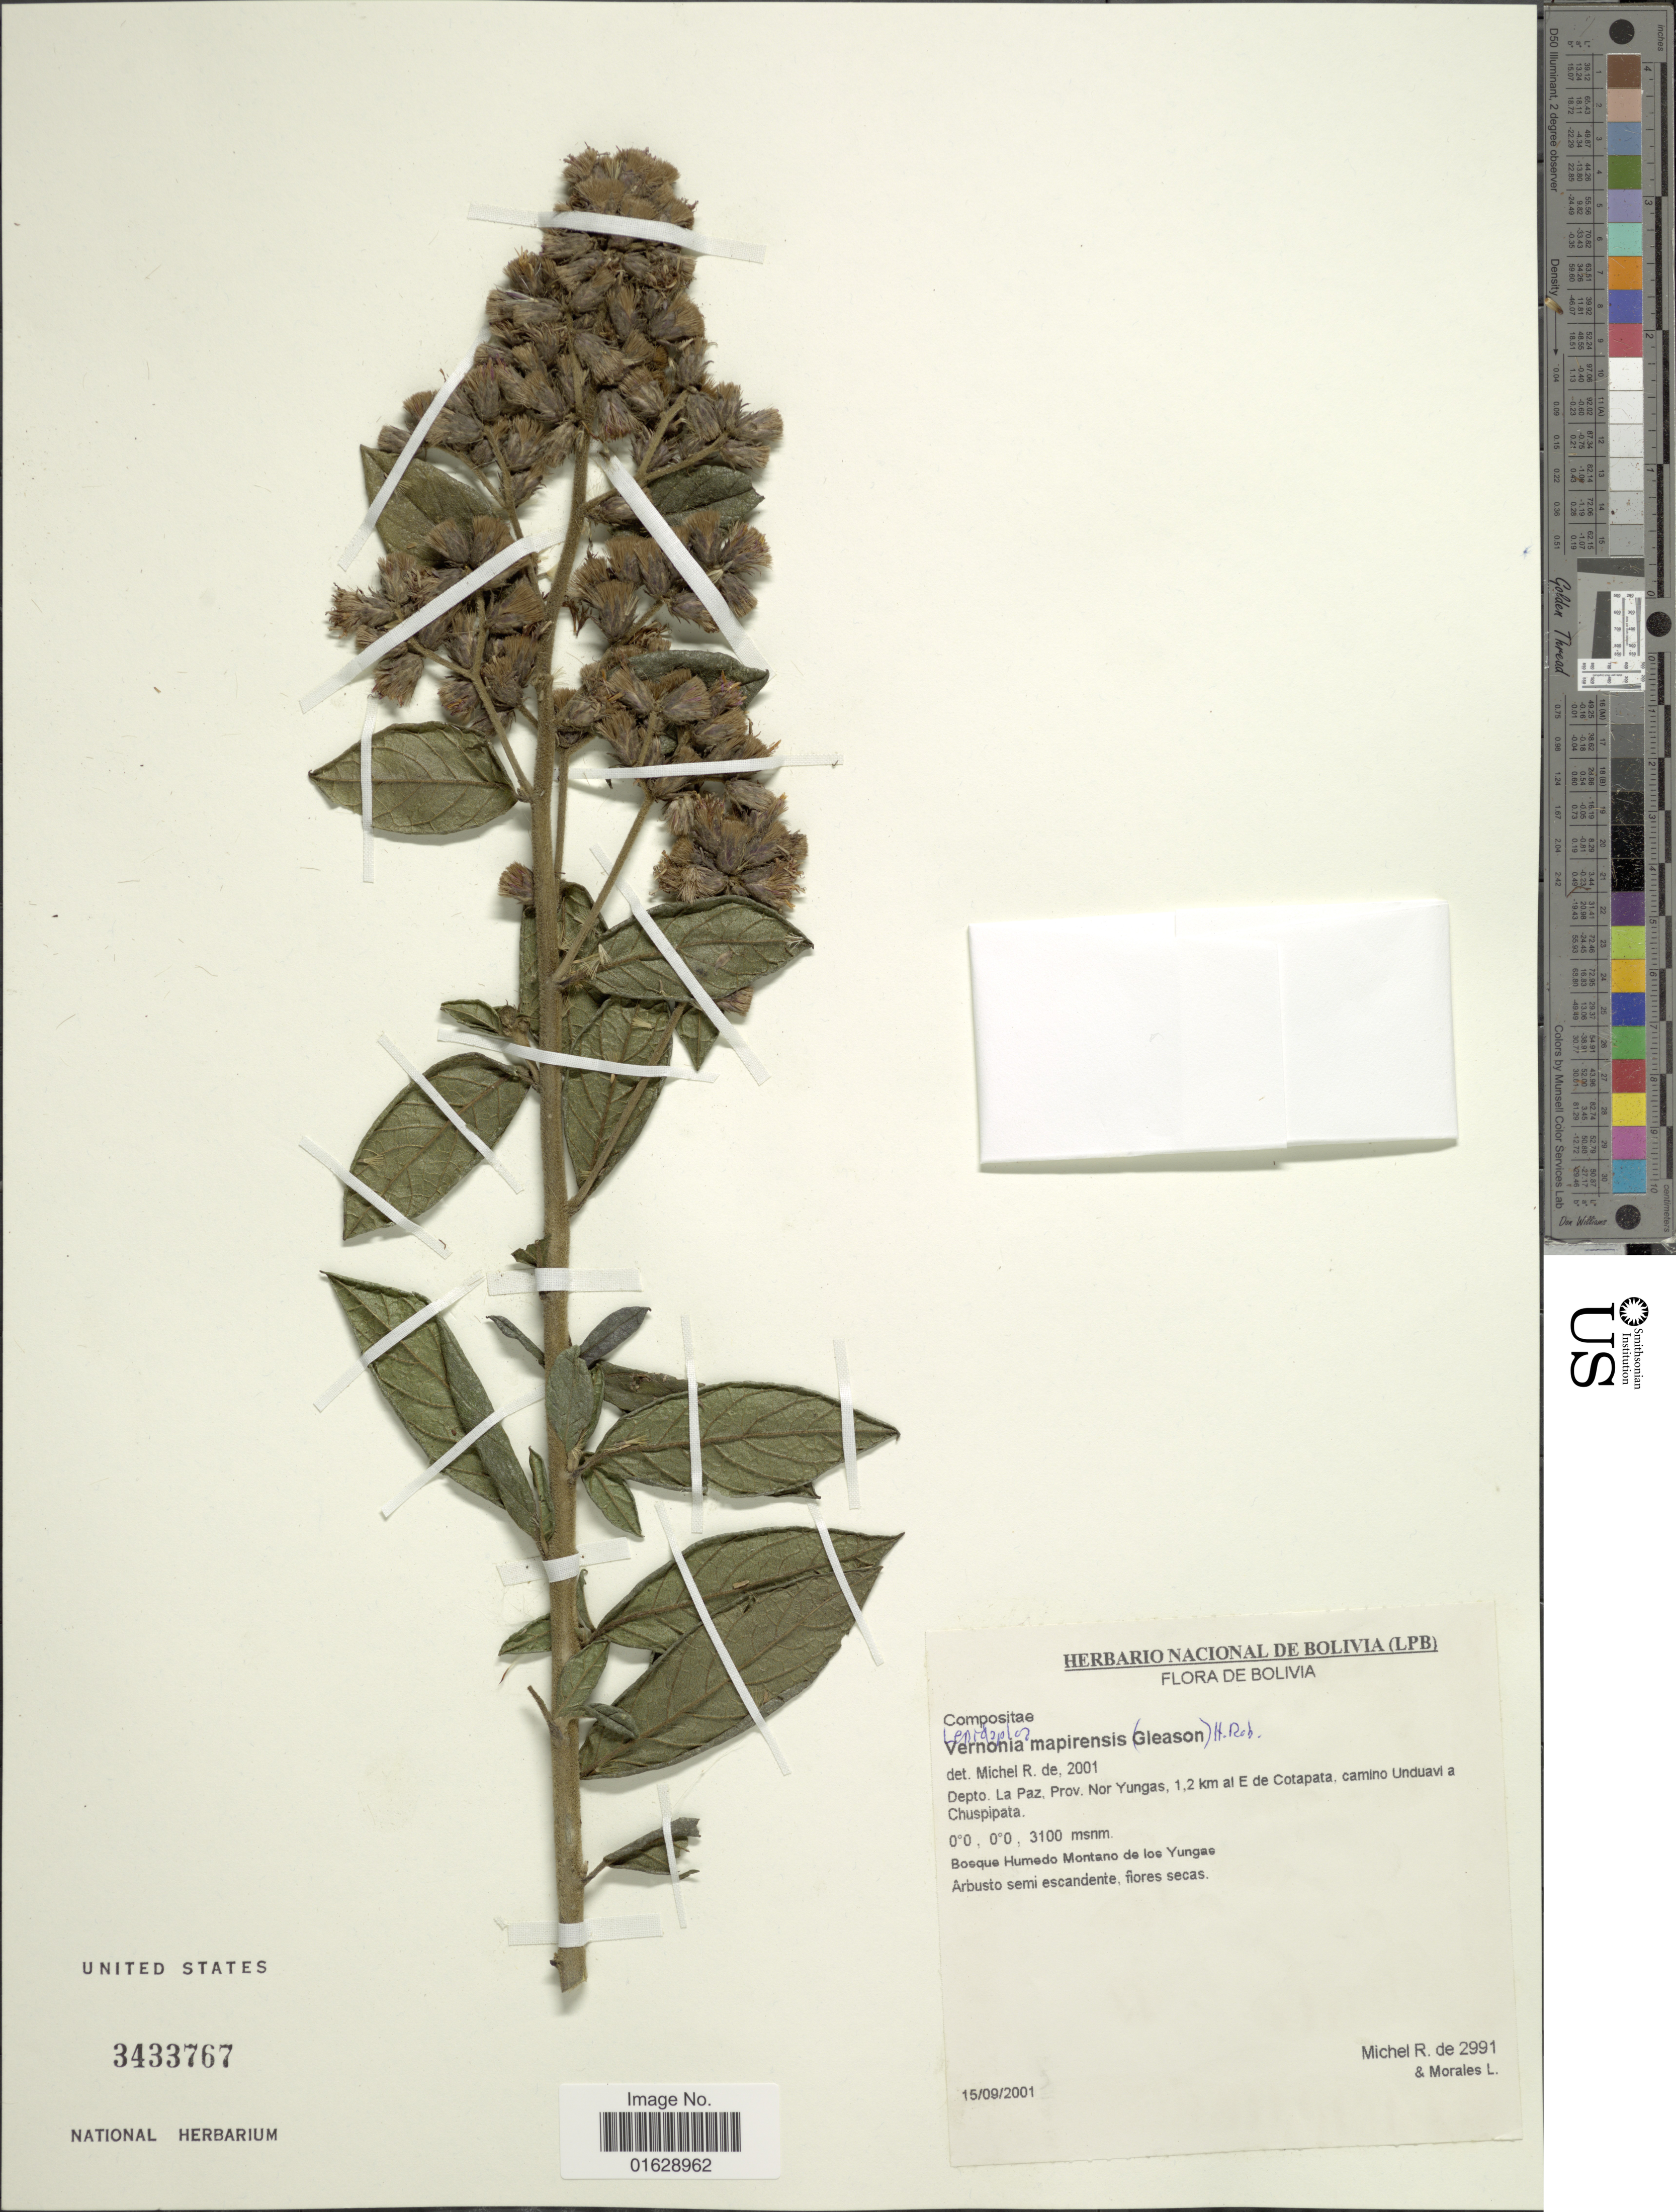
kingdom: Plantae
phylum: Tracheophyta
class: Magnoliopsida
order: Asterales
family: Asteraceae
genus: Lepidaploa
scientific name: Lepidaploa mapirensis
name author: (Gleason) H. Rob.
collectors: R. d. Michel & L. Morales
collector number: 2991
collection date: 2001-09-15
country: Bolivia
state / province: La Paz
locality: Prov. Nor Yungas, 1,2 km al E de Cotapata, camino Unduavi a Chuspipata. Bosque Humedo Montano de los Yungas.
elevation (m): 3100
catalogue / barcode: US 3433767